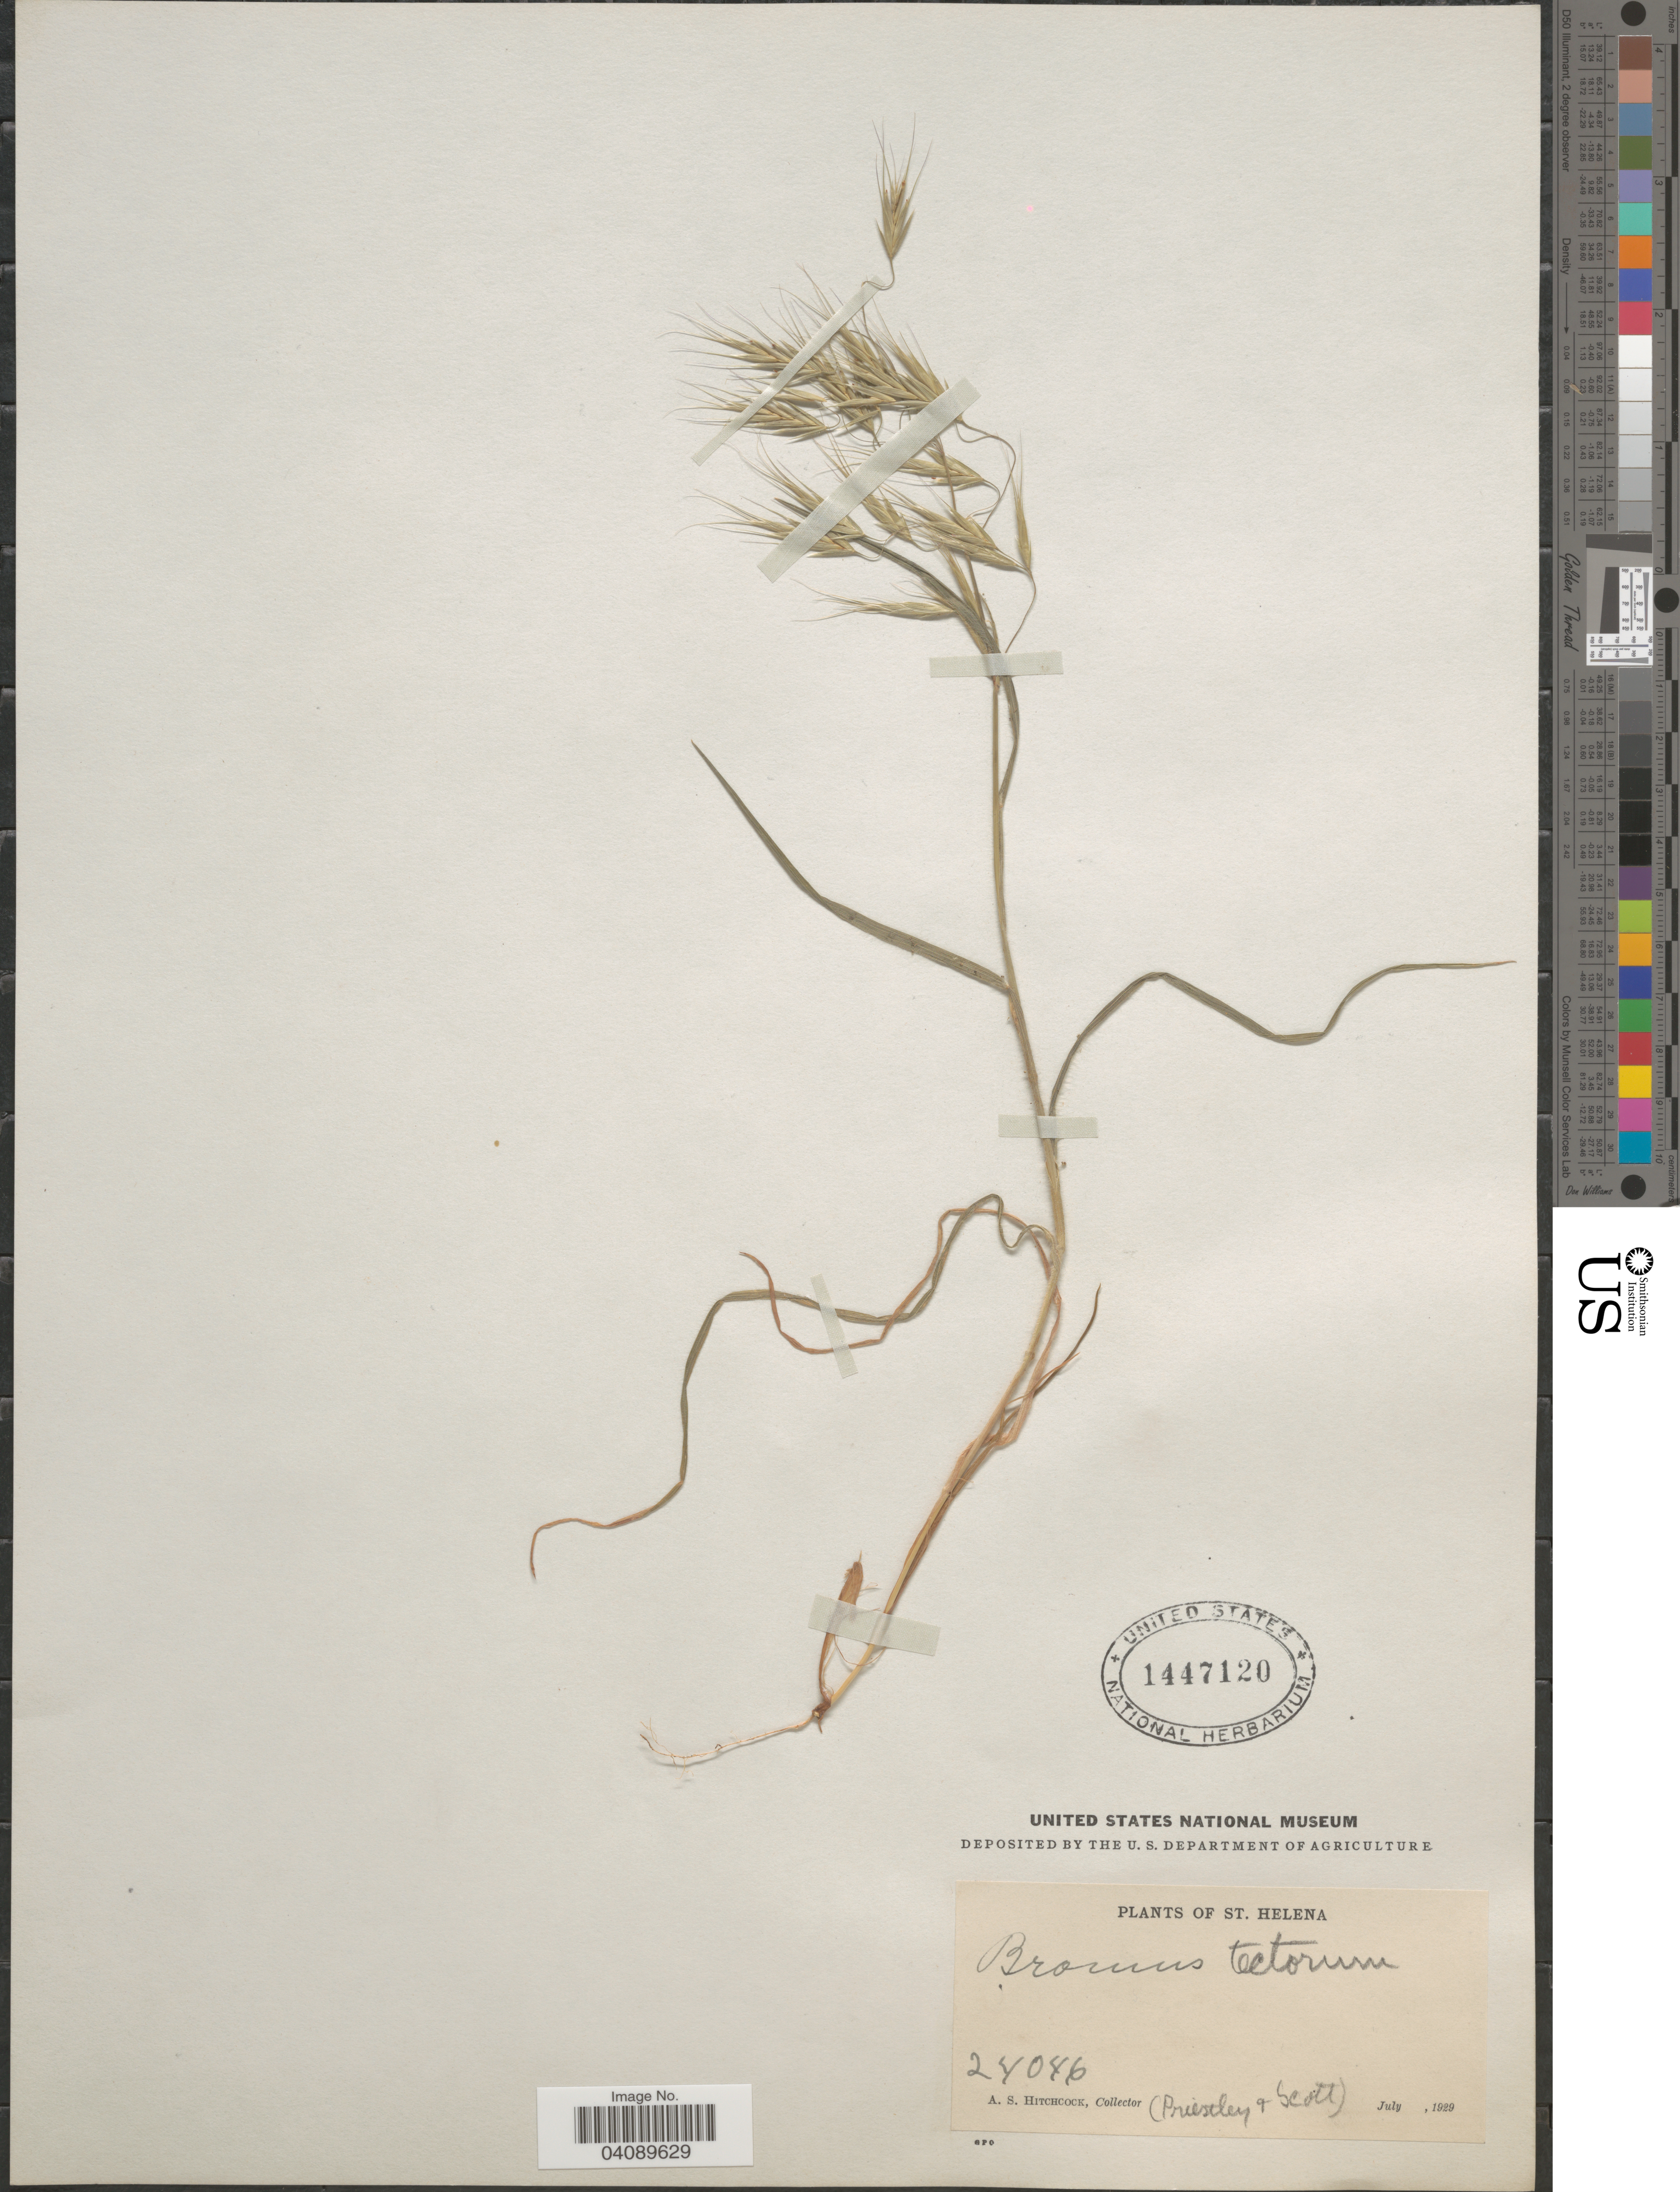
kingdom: Plantae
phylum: Tracheophyta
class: Liliopsida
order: Poales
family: Poaceae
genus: Bromus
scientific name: Bromus tectorum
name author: L.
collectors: A. S. Hitchcock, Priestley & -- Scott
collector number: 24046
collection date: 1929-07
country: St. Helena Islands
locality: St. Helena.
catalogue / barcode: US 1447120